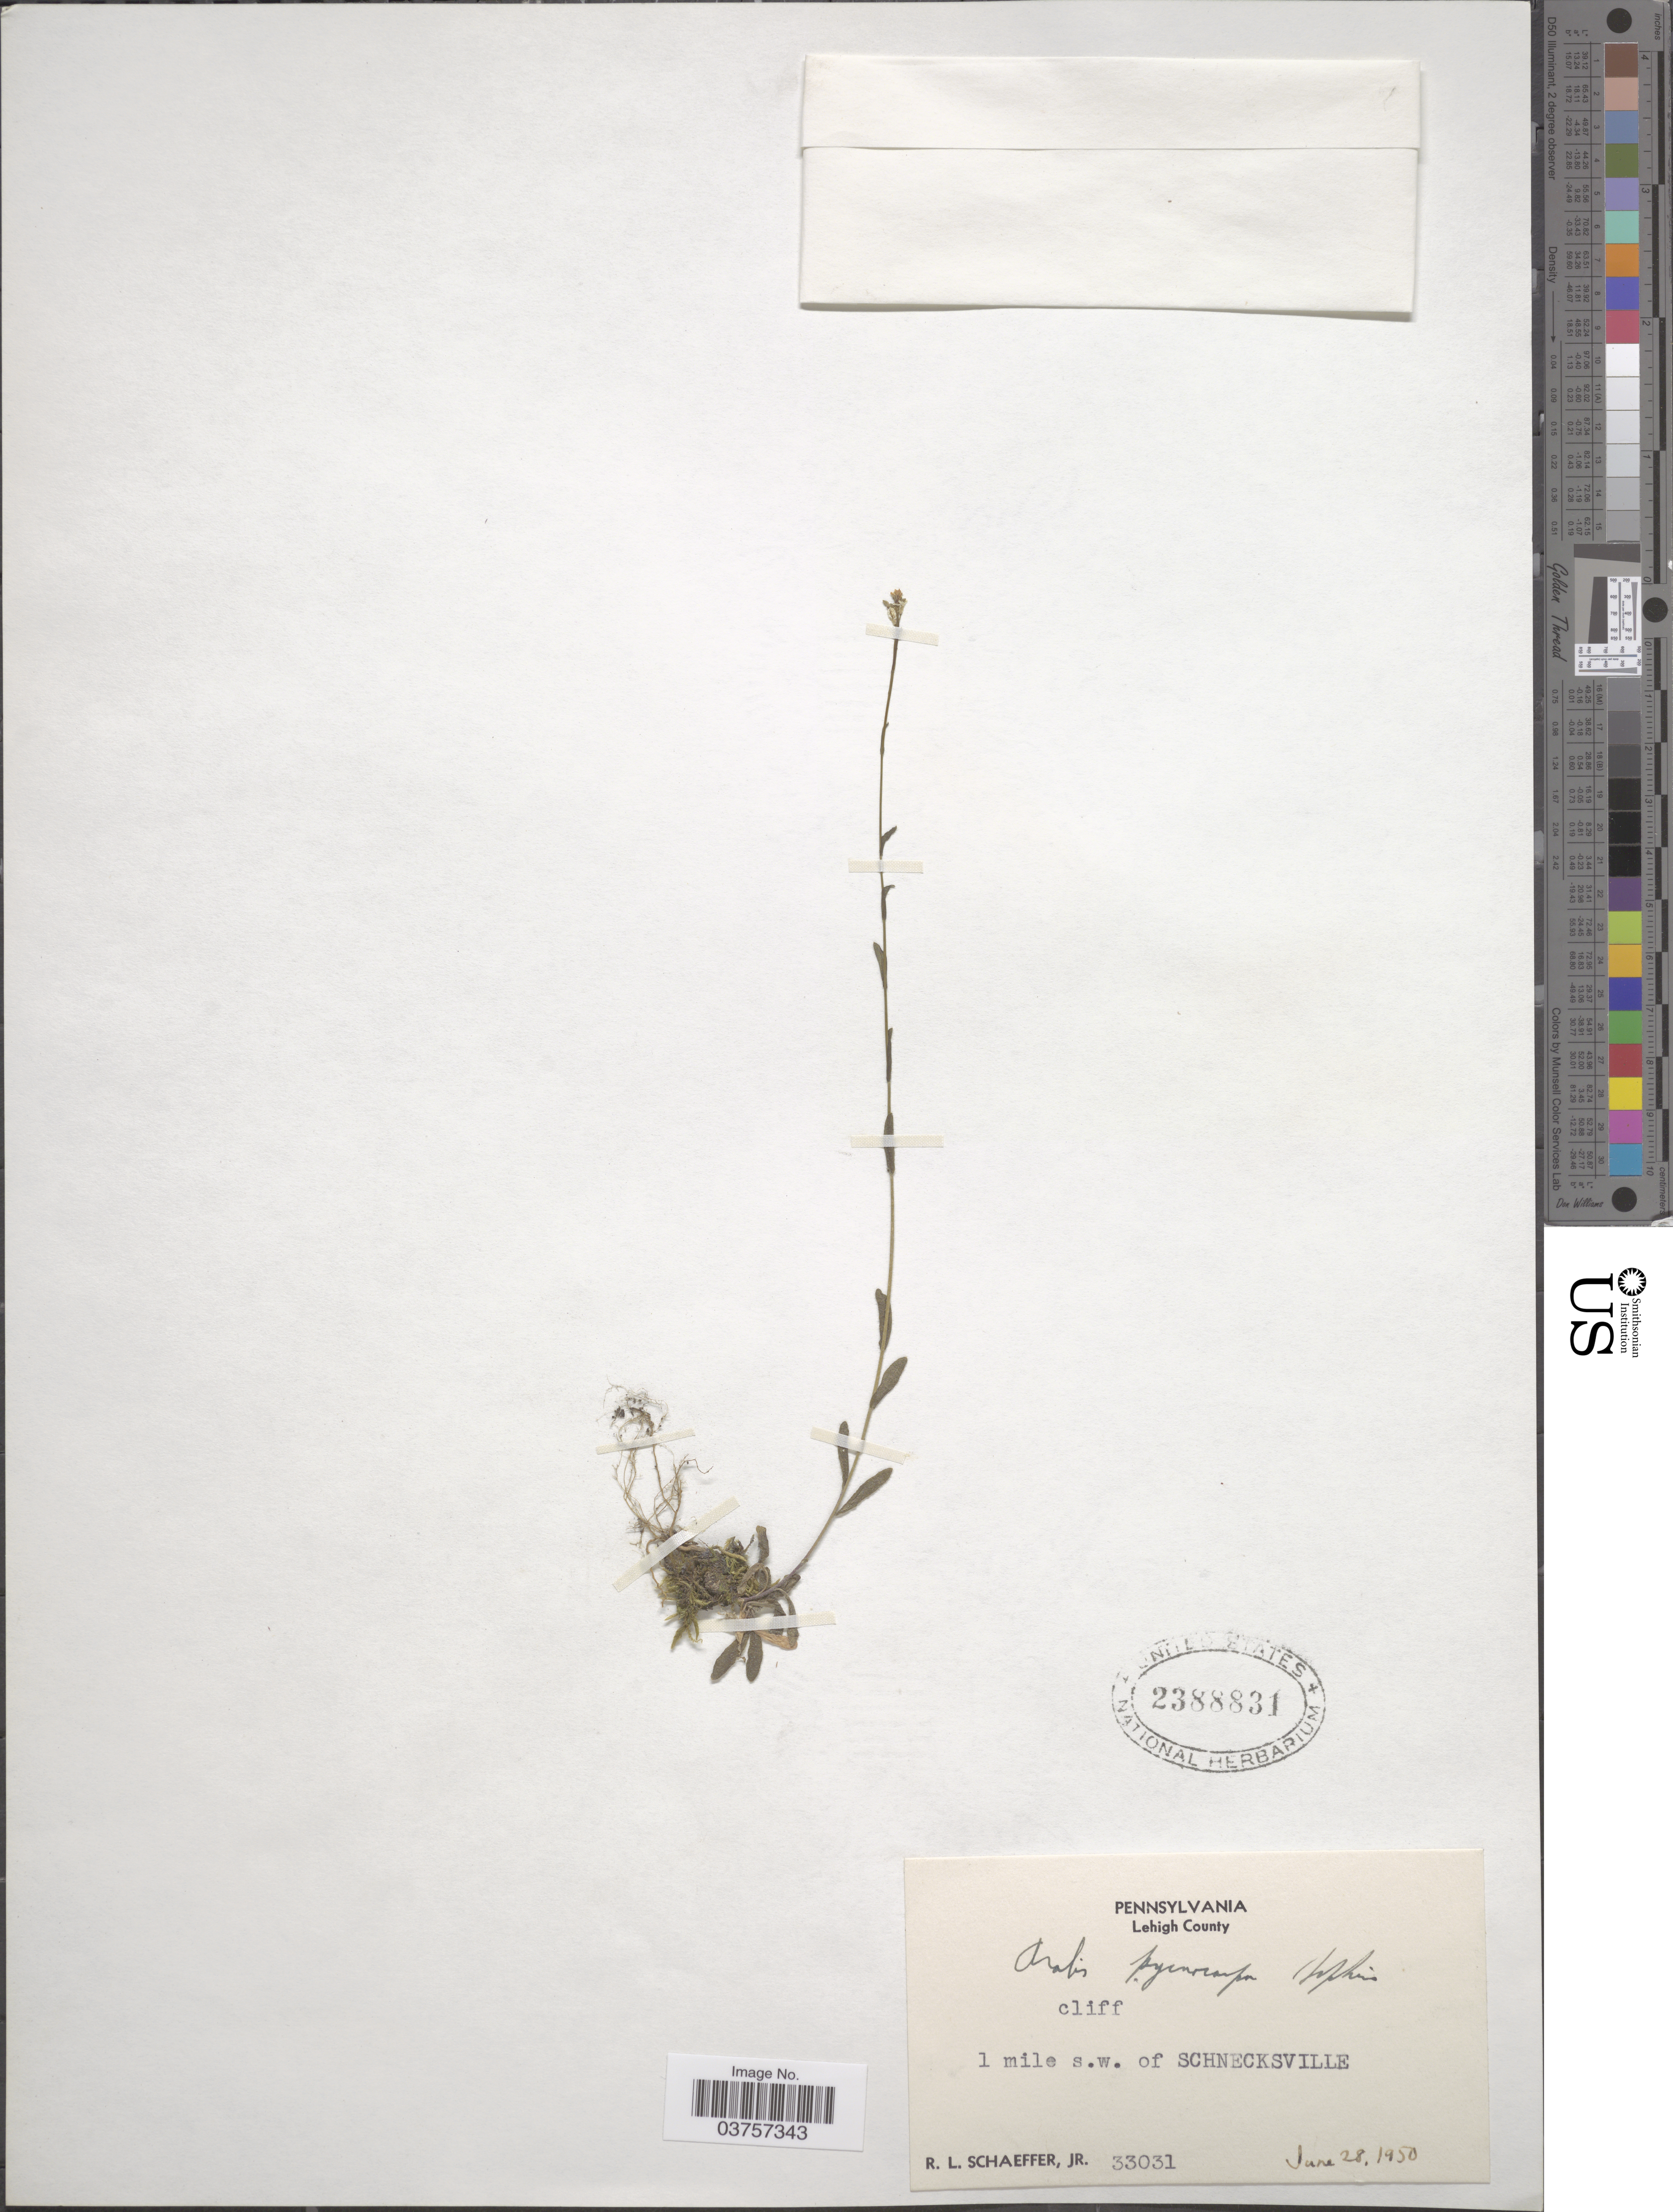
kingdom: Plantae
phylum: Tracheophyta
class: Magnoliopsida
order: Brassicales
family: Brassicaceae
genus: Arabis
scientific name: Arabis hirsuta var. pycnocarpa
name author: M. Hopkins & Rollins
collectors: R. L. Schaeffer Jr.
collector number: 33031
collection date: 1950-06-28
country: United States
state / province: Pennsylvania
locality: Lehigh County; 1 mile s.w. of Schnecksville.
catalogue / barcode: US 2388831